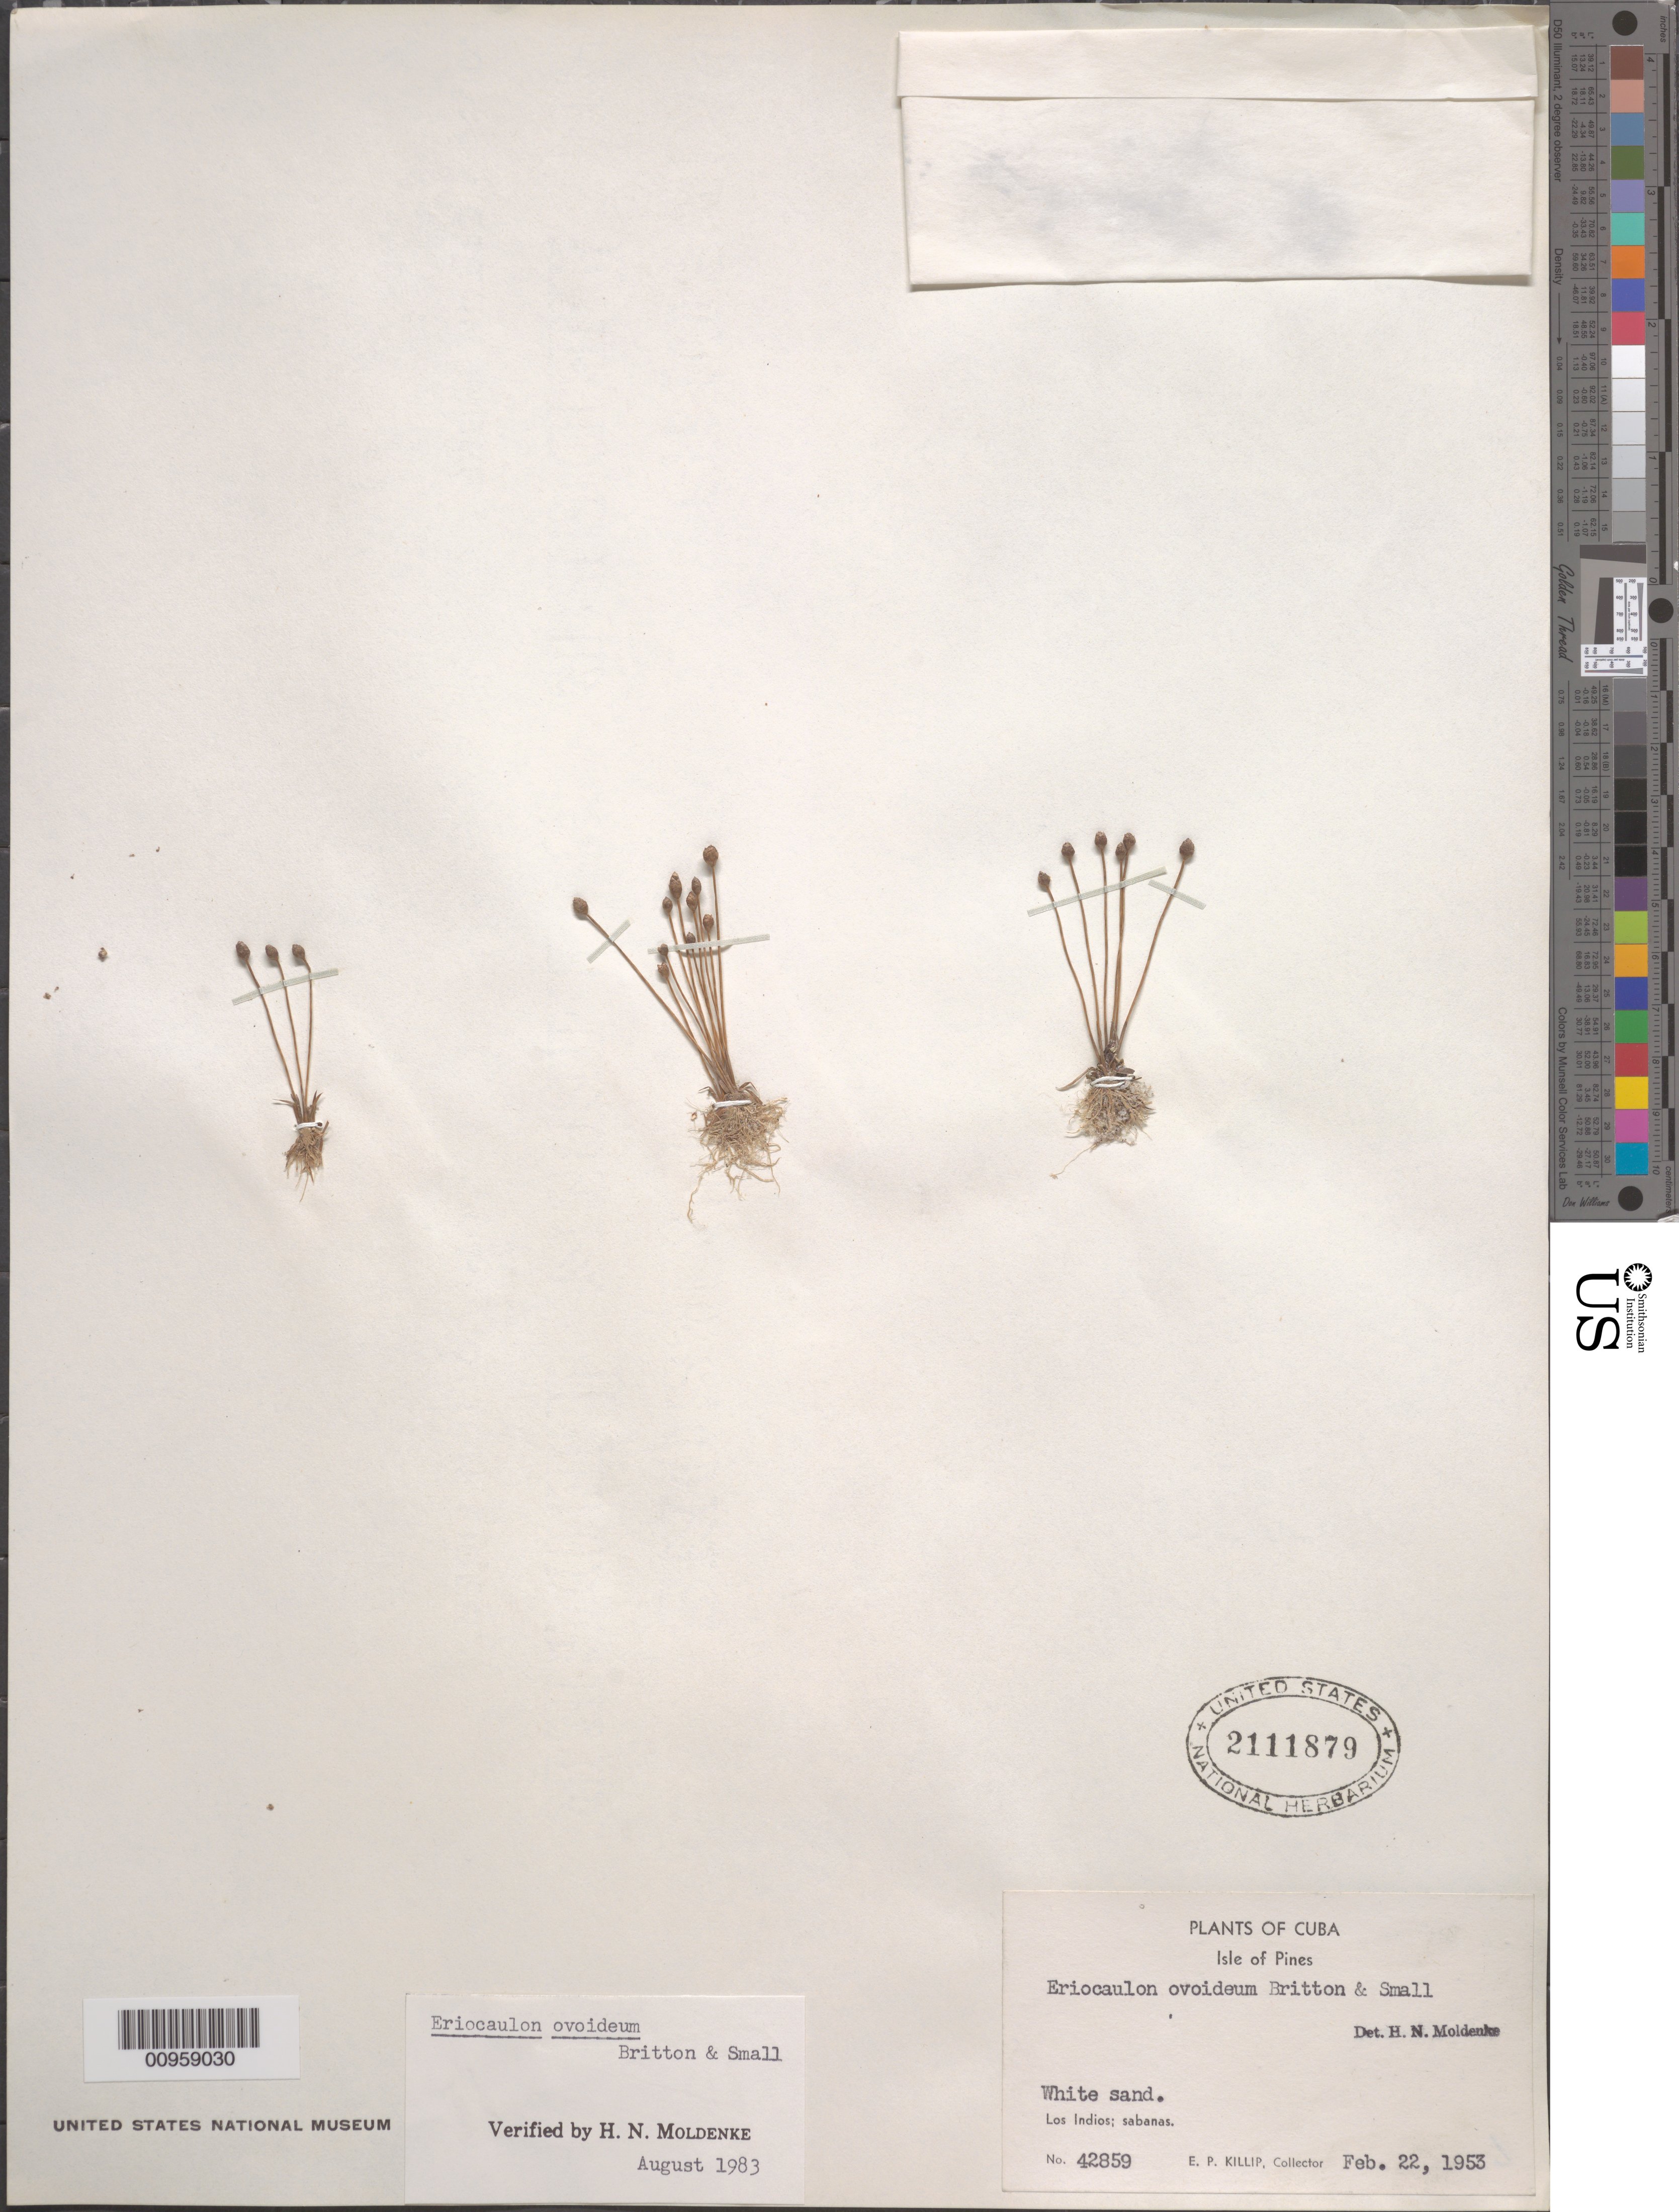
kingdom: Plantae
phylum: Tracheophyta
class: Liliopsida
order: Poales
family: Eriocaulaceae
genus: Eriocaulon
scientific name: Eriocaulon ovoideum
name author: Britton & Small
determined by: Moldenke, H. N.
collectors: E. P. Killip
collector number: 42859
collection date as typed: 22 Feb 1953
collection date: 1953-02-22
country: Cuba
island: Isla de la Juventud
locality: Los Indios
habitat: White-sand sabanas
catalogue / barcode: US 2111879